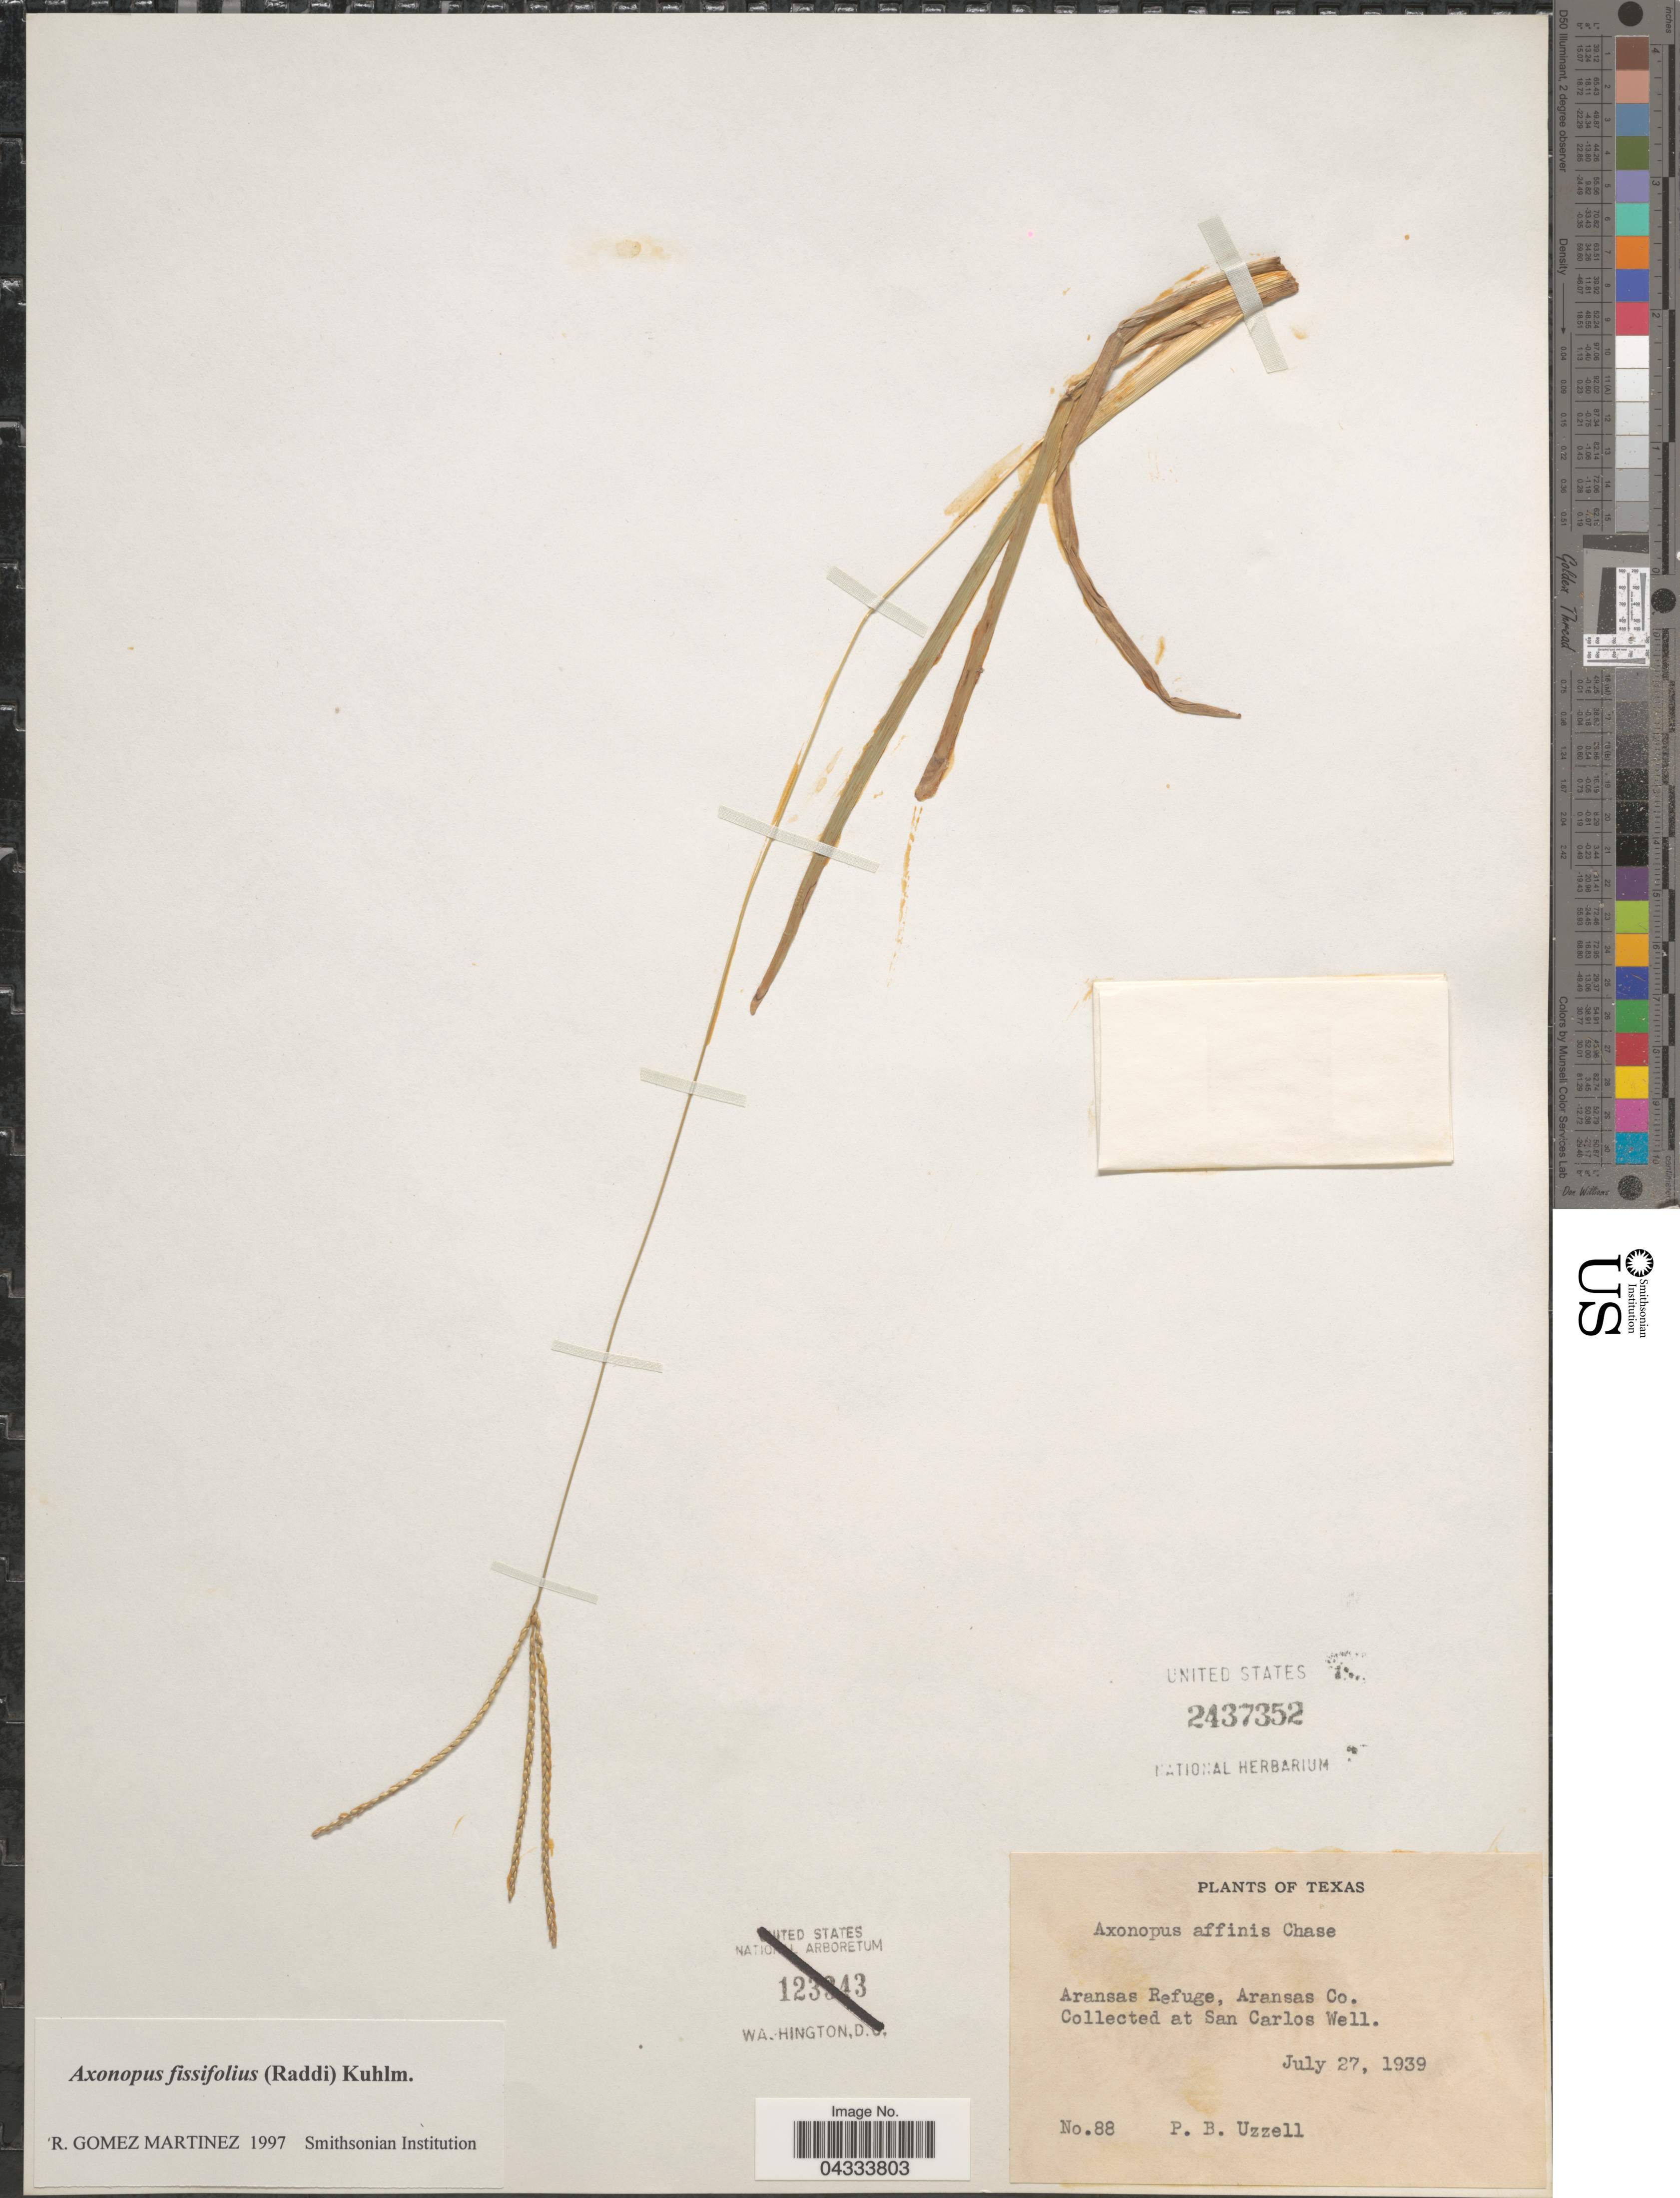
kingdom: Plantae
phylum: Tracheophyta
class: Liliopsida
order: Poales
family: Poaceae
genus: Axonopus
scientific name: Axonopus fissifolius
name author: (Raddi) Kuhlm.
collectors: P. Uzzell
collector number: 88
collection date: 1939-07-27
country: United States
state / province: Texas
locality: Aransas Refuge, Aransas Co. At San Carlos Well.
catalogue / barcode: US 2437352